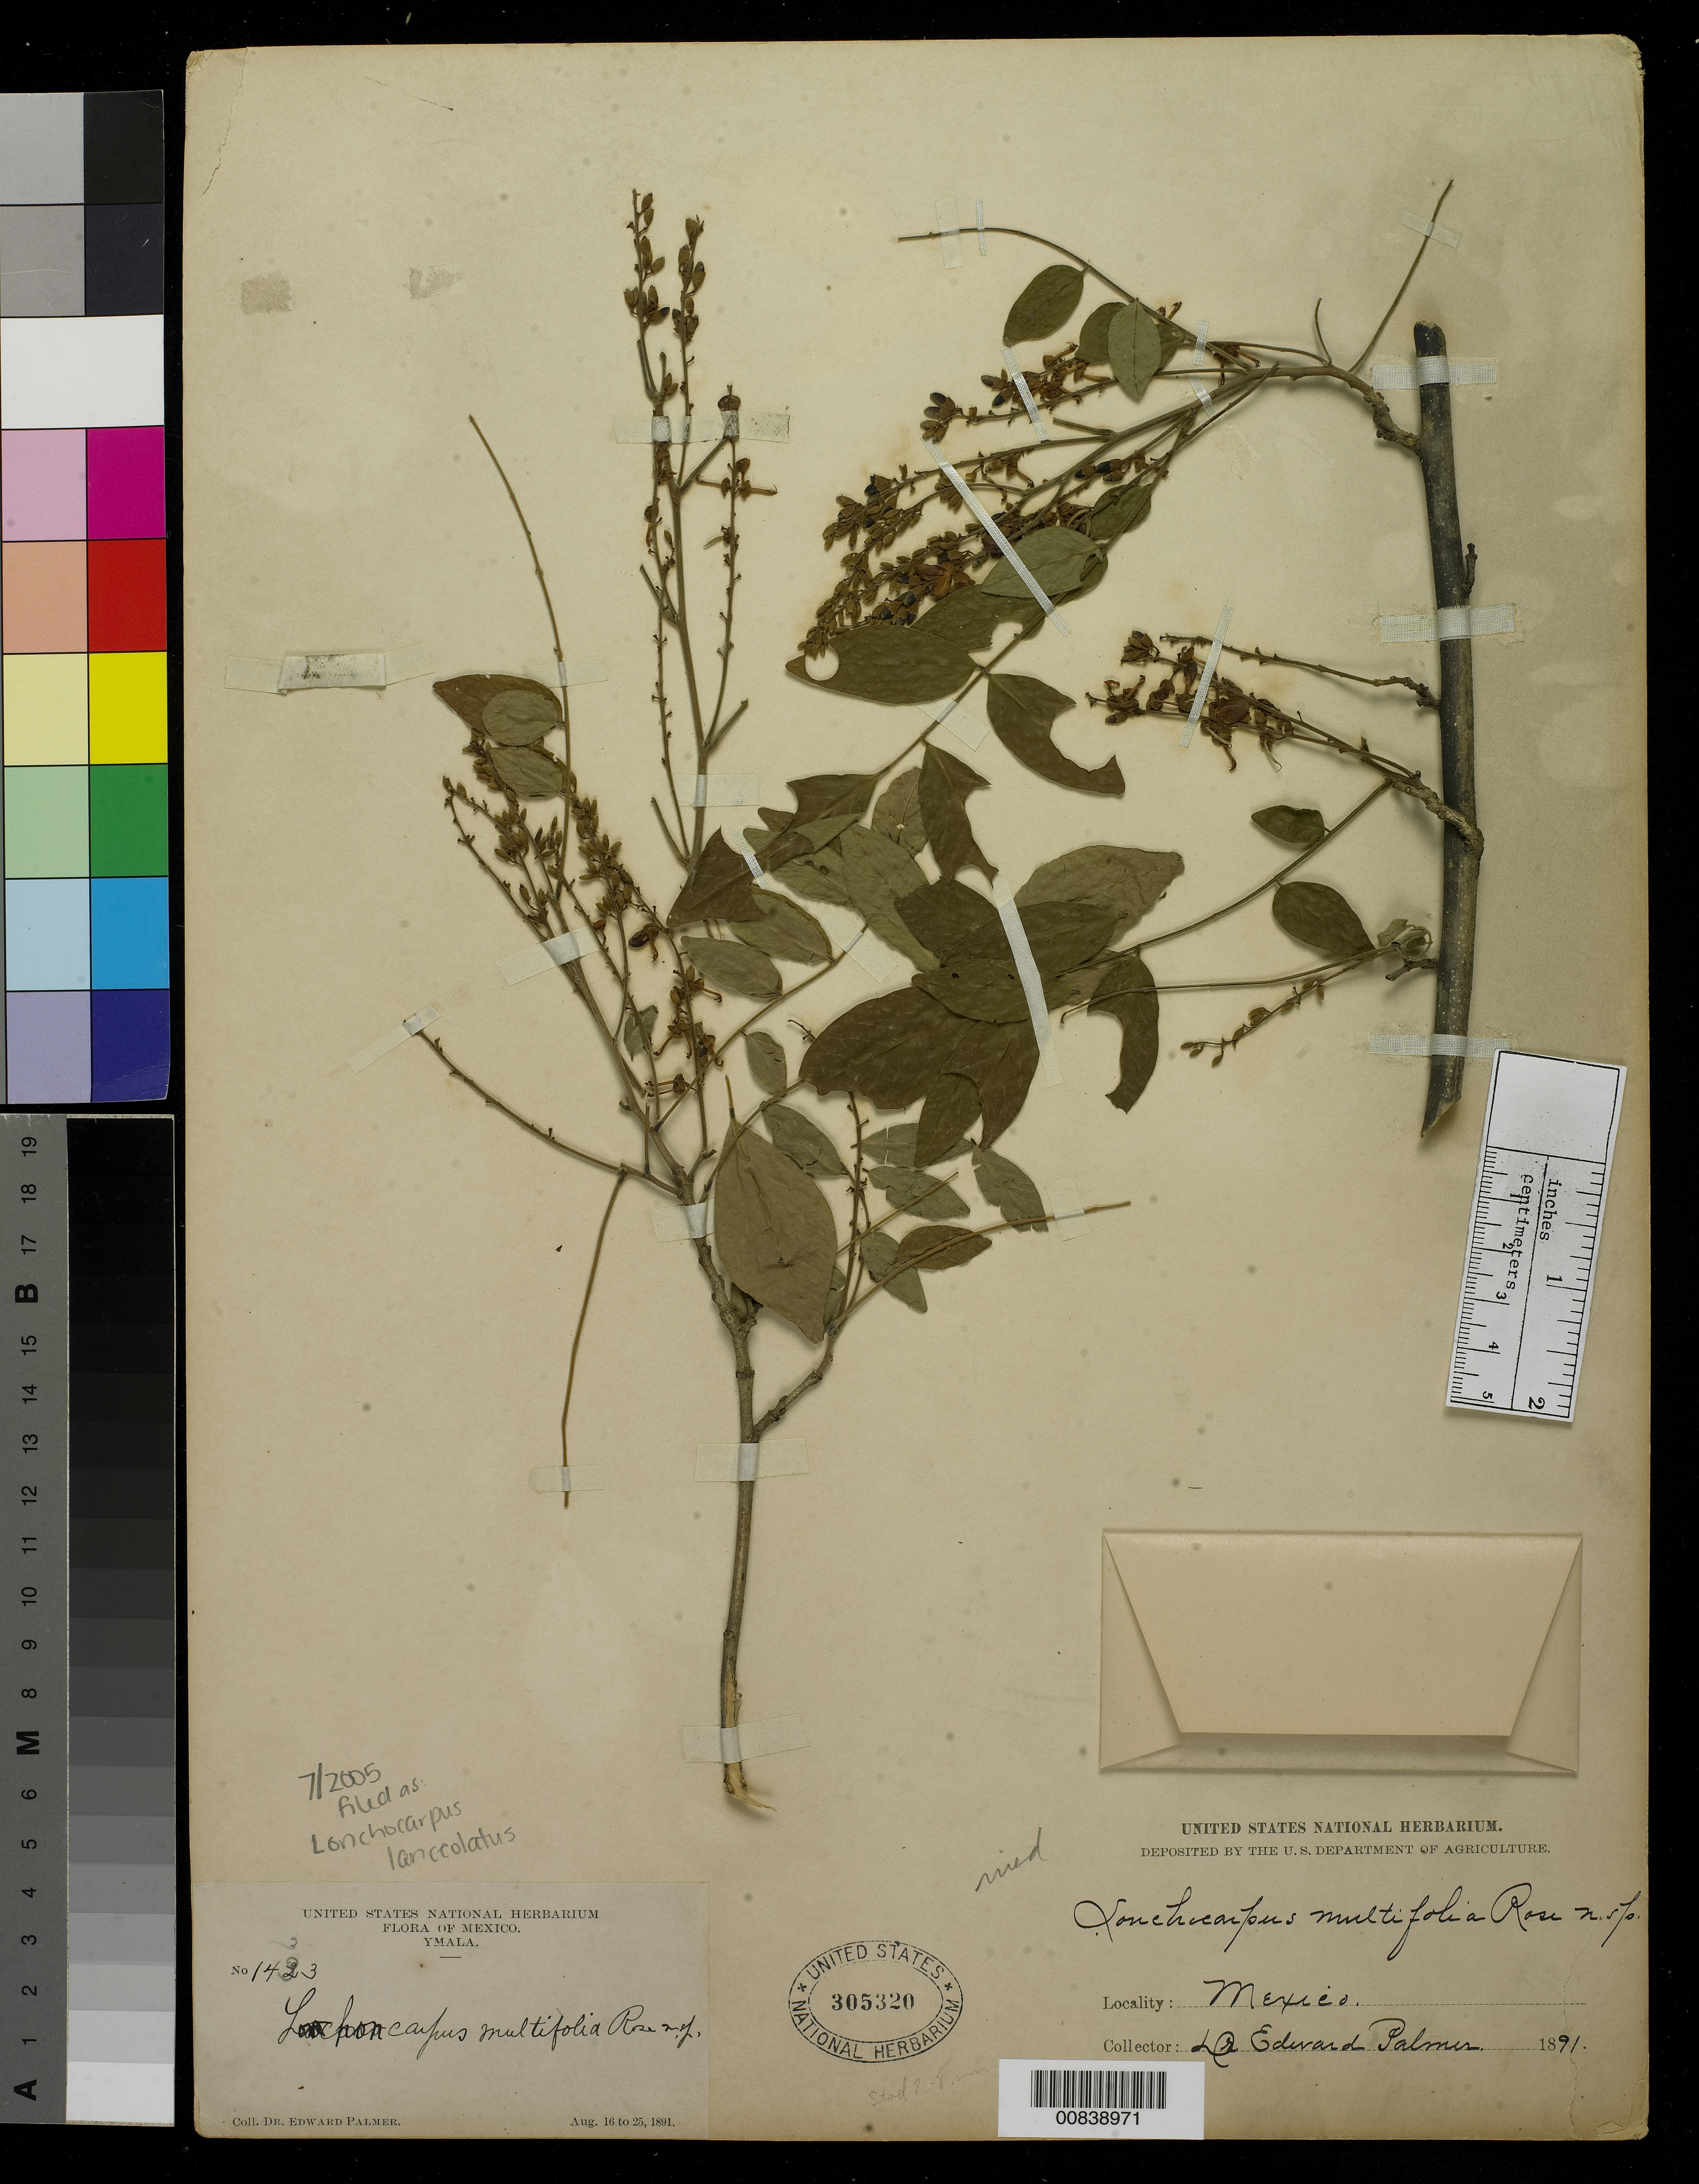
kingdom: Plantae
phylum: Tracheophyta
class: Magnoliopsida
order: Fabales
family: Fabaceae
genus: Lonchocarpus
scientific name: Lonchocarpus lanceolatus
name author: Benth.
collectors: E. Palmer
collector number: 1433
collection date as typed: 16 Aug 1891 to 25 Aug 1891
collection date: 1891-08-16/1891-08-25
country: Mexico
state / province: Sinaloa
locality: Ymala, Sinaloa.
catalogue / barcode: US 305320